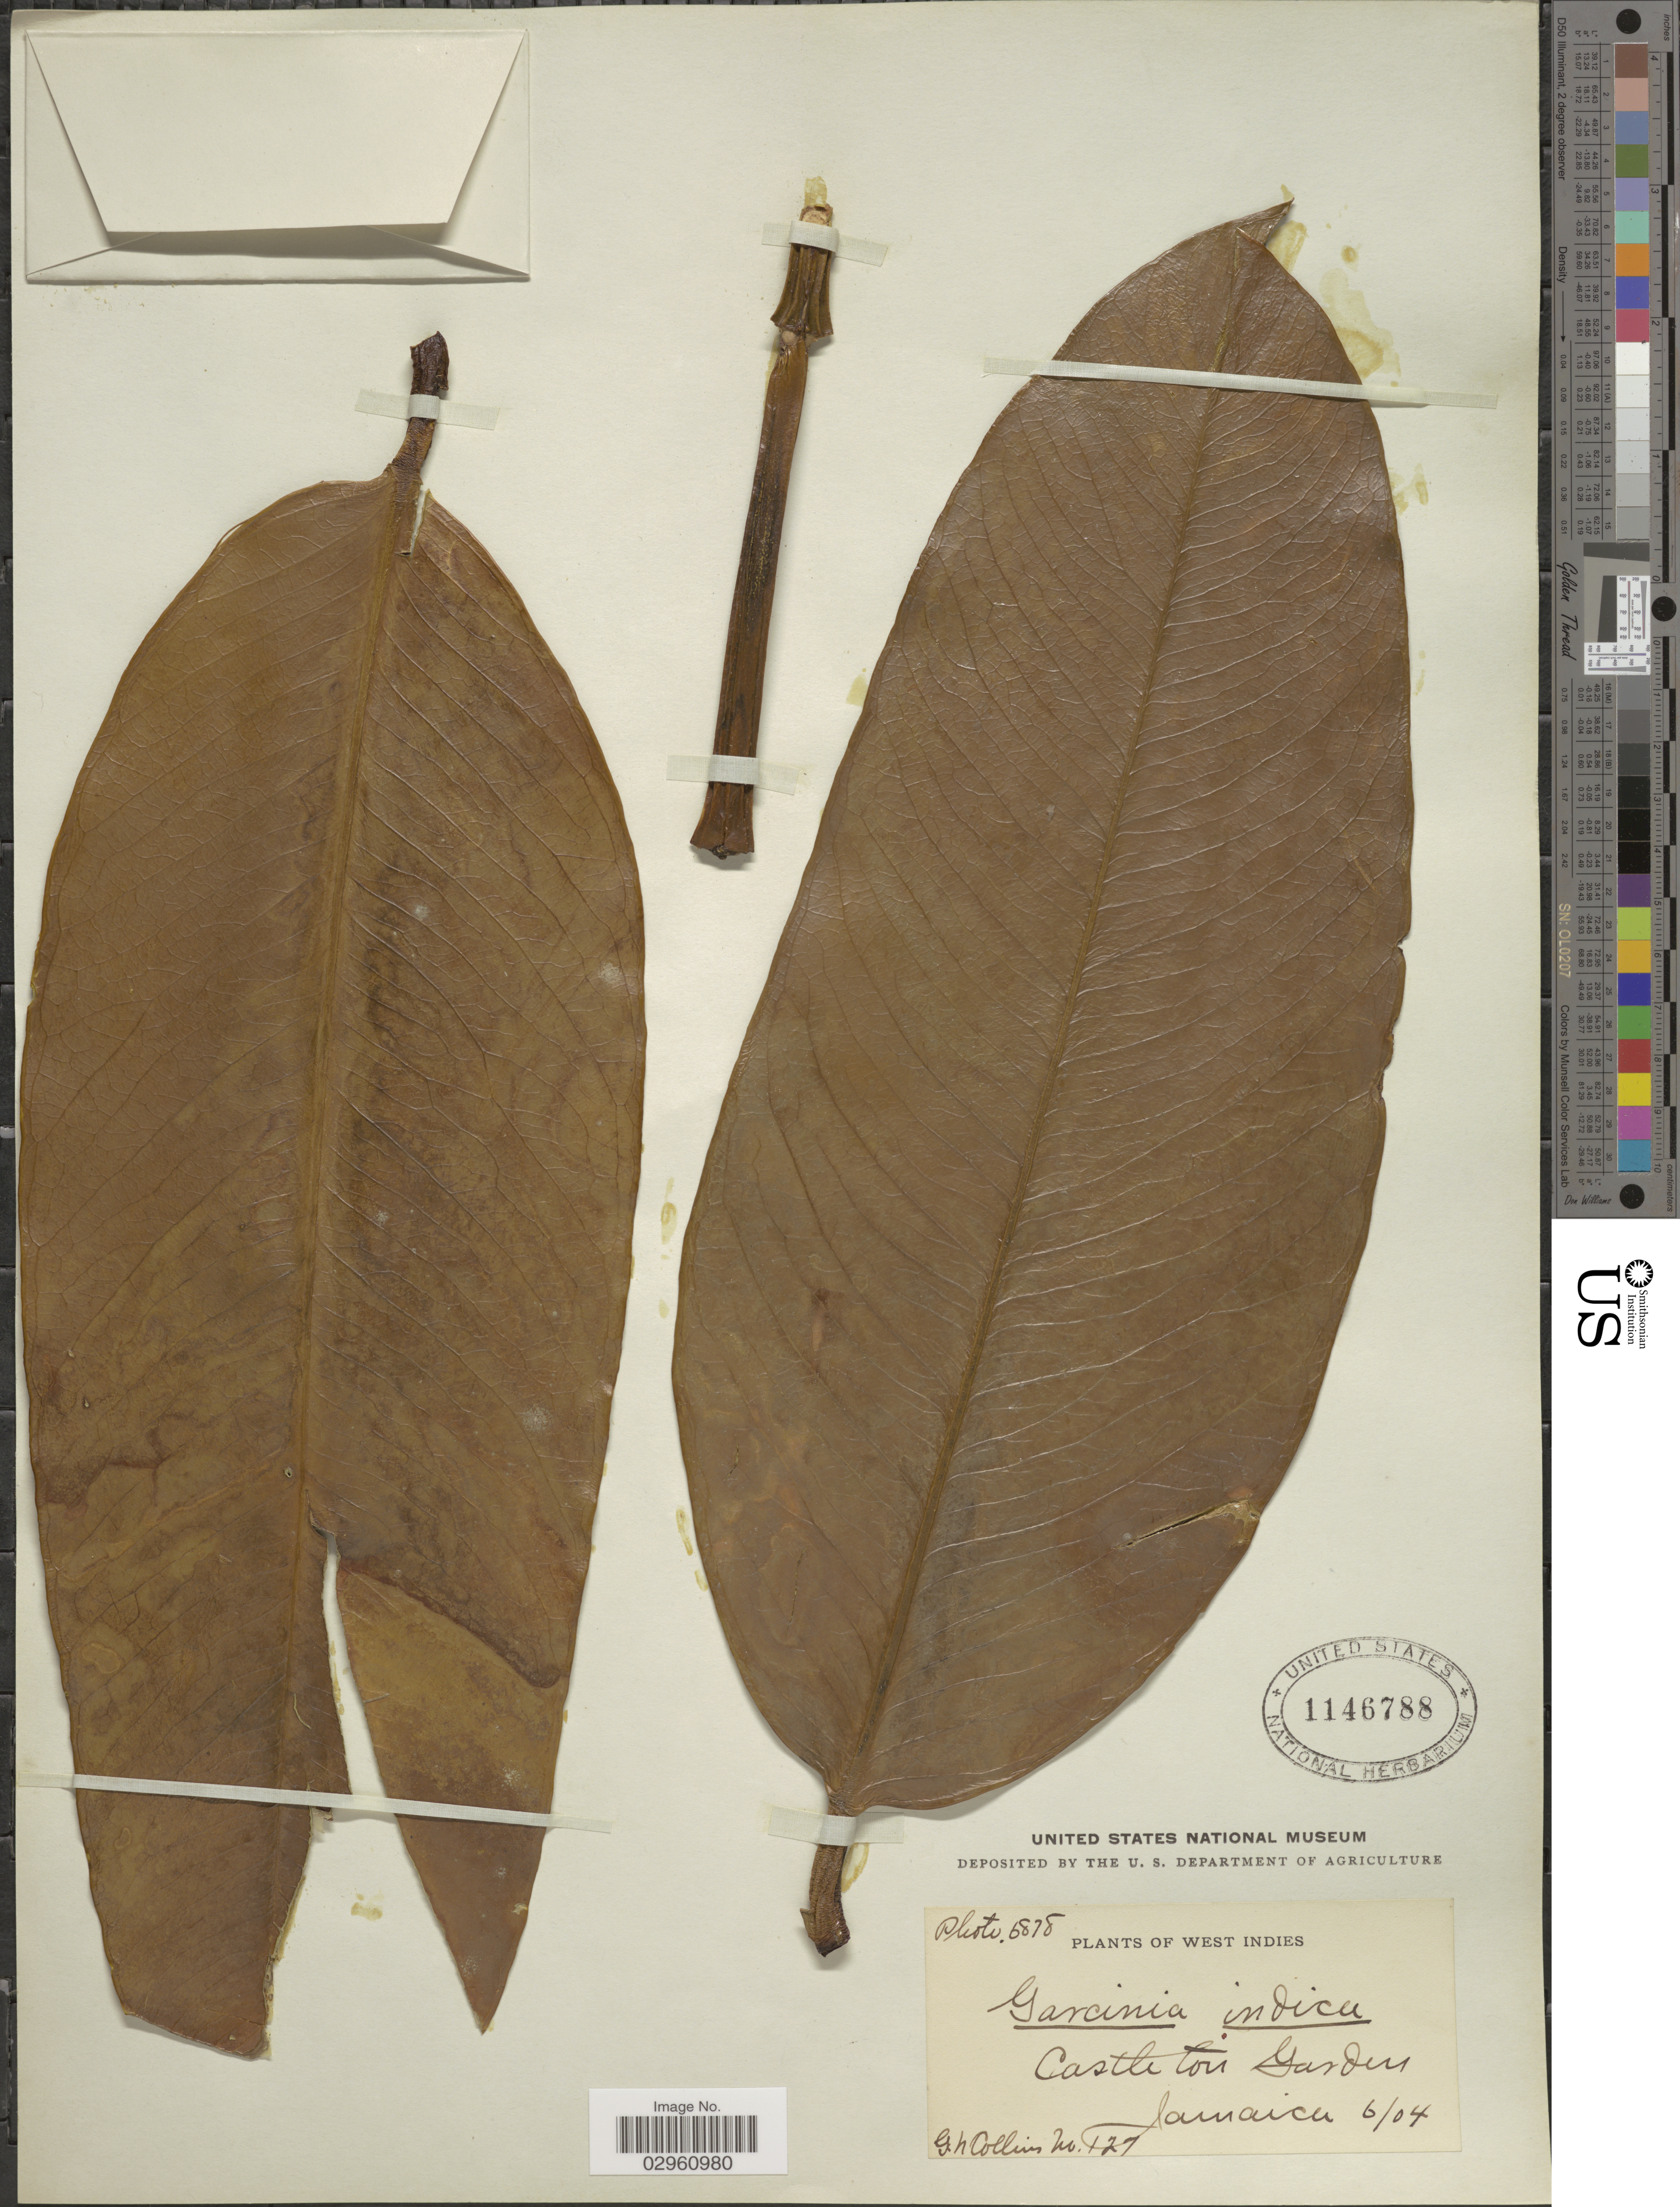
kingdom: Plantae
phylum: Tracheophyta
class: Magnoliopsida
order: Malpighiales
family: Clusiaceae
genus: Garcinia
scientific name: Garcinia indica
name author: (Thouars) Choisy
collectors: G. Collins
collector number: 127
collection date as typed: Transcribed d/m/y: /6/4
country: Jamaica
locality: West Indies. Castleton Gardens.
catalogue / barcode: US 1146788